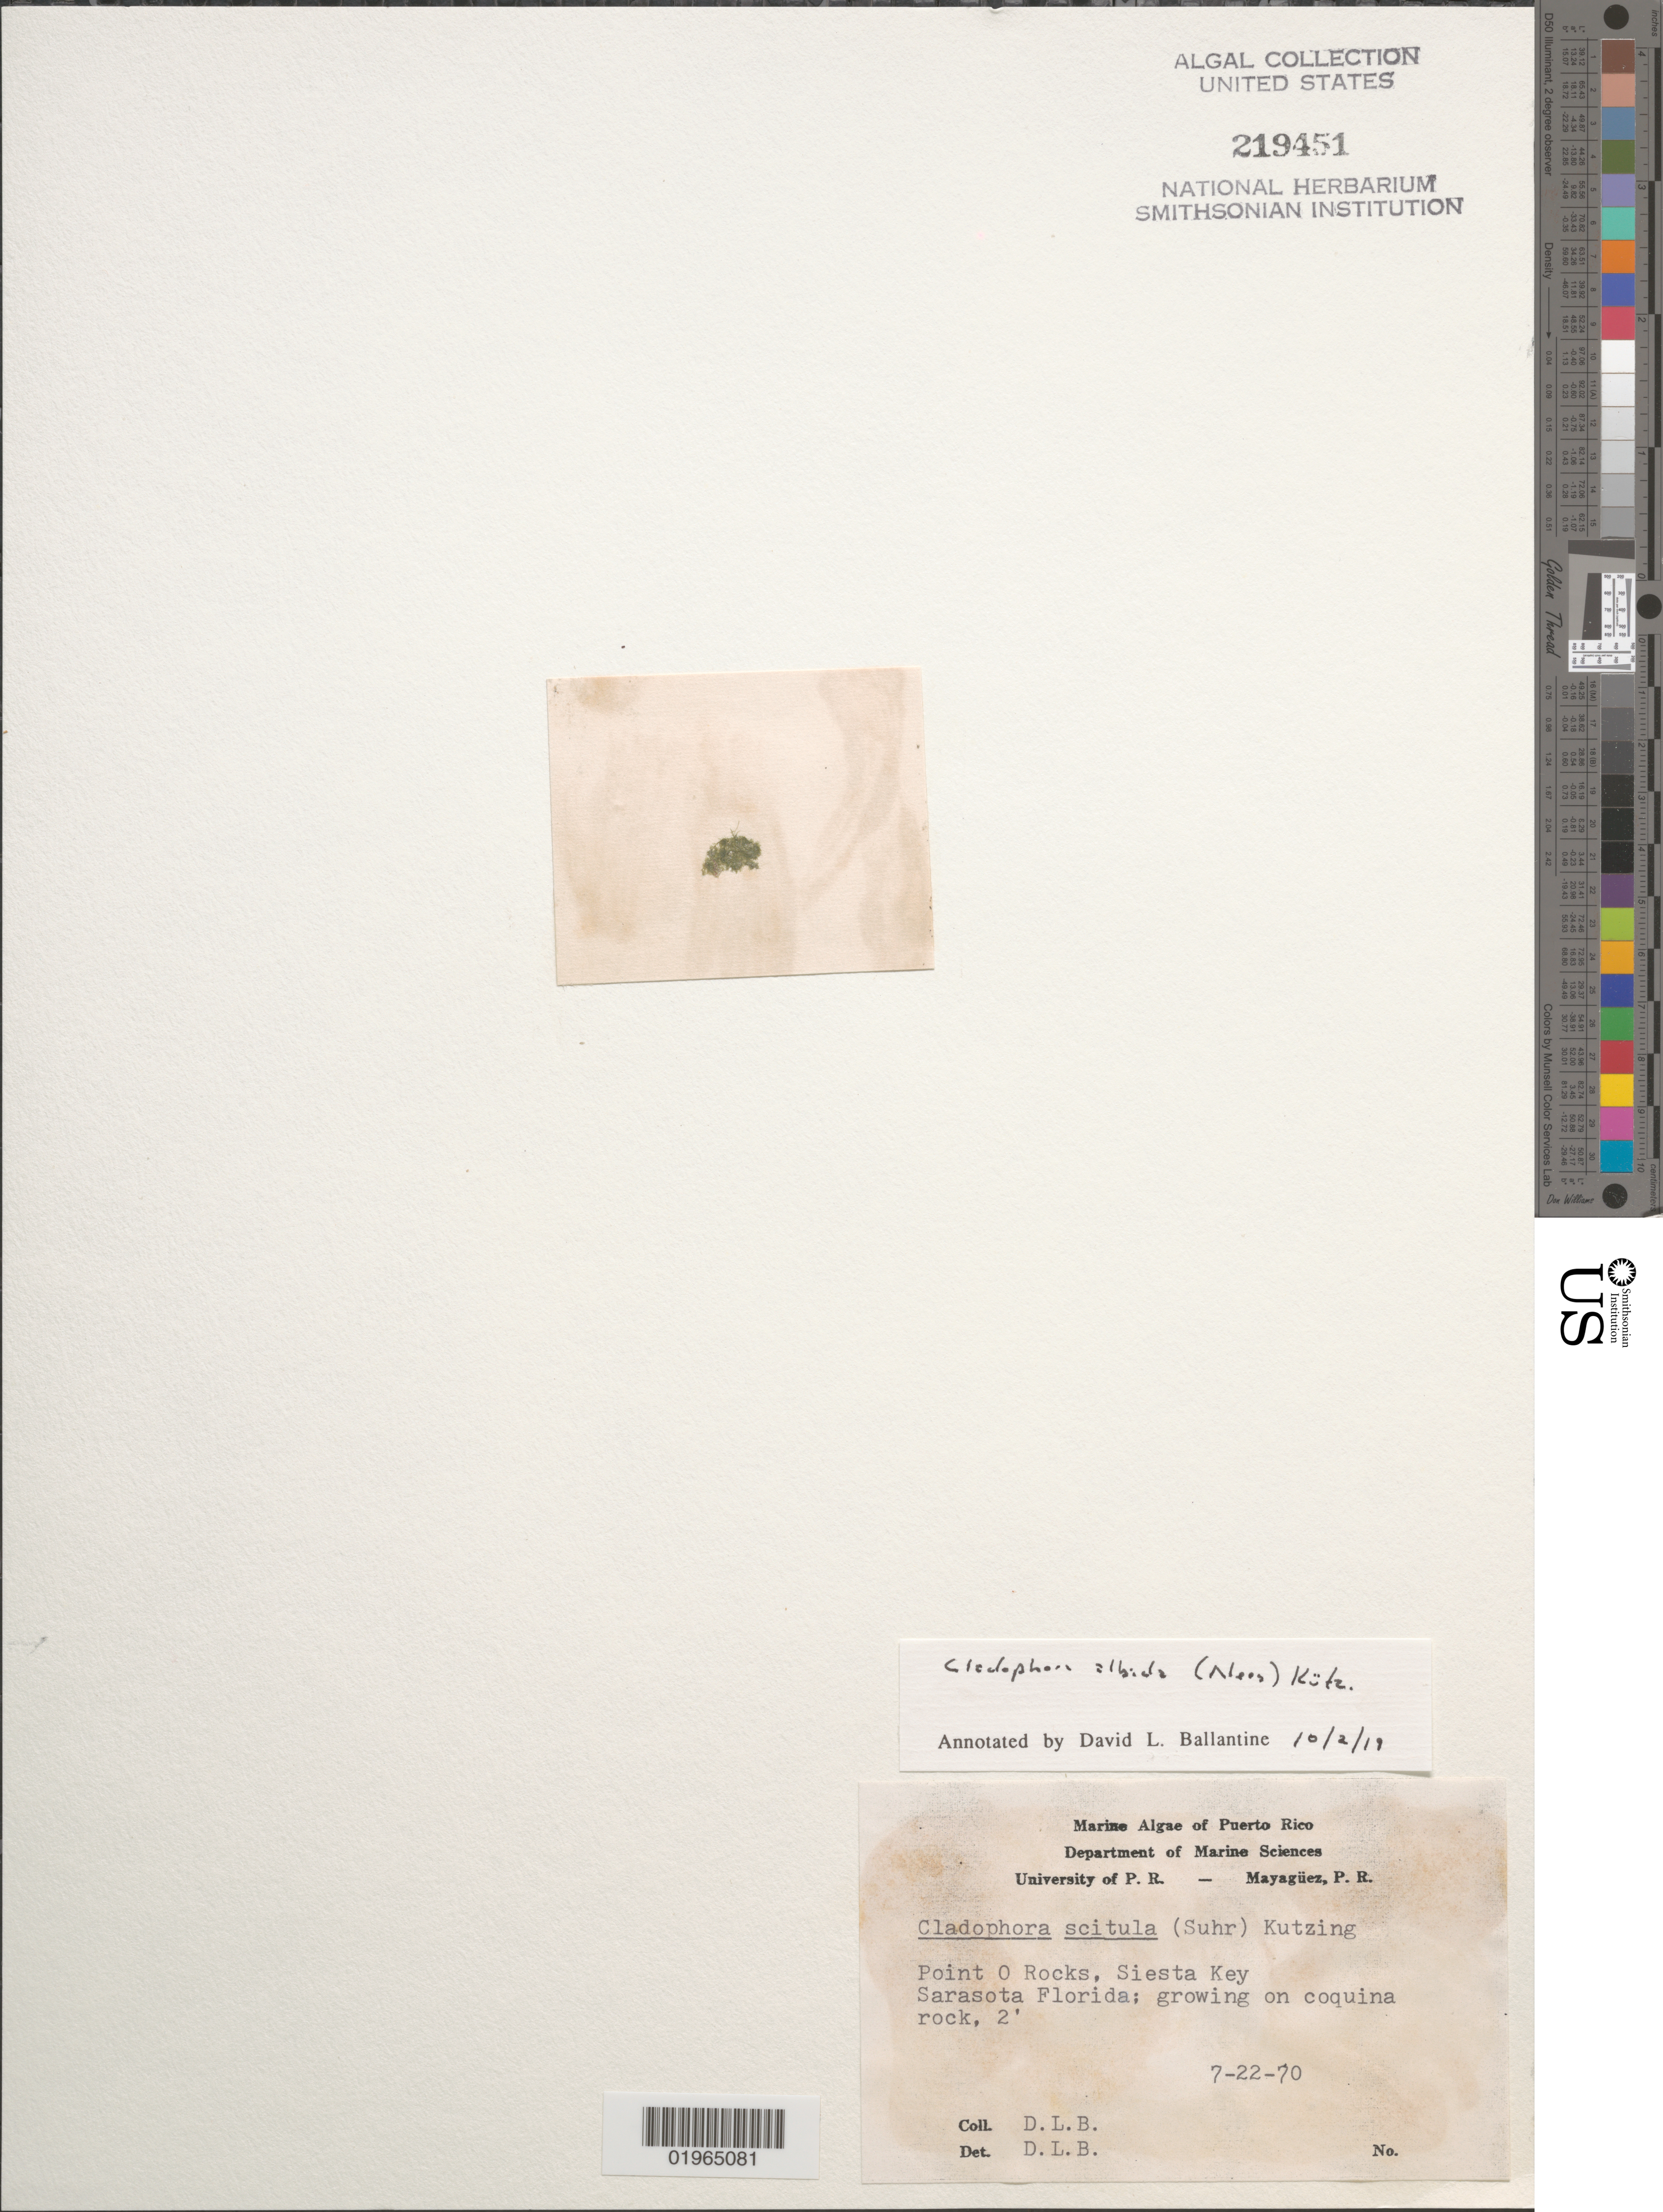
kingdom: Plantae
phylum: Chlorophyta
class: Ulvophyceae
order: Cladophorales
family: Cladophoraceae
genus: Cladophora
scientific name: Cladophora albida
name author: (Nees) Kütz.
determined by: Ballantine, D. L.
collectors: D.L. Ballantine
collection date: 1970-07-22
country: United States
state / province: Florida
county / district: Sarasota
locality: Point O Rocks, Siesta Key; growing on coquina rock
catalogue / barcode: US 219451